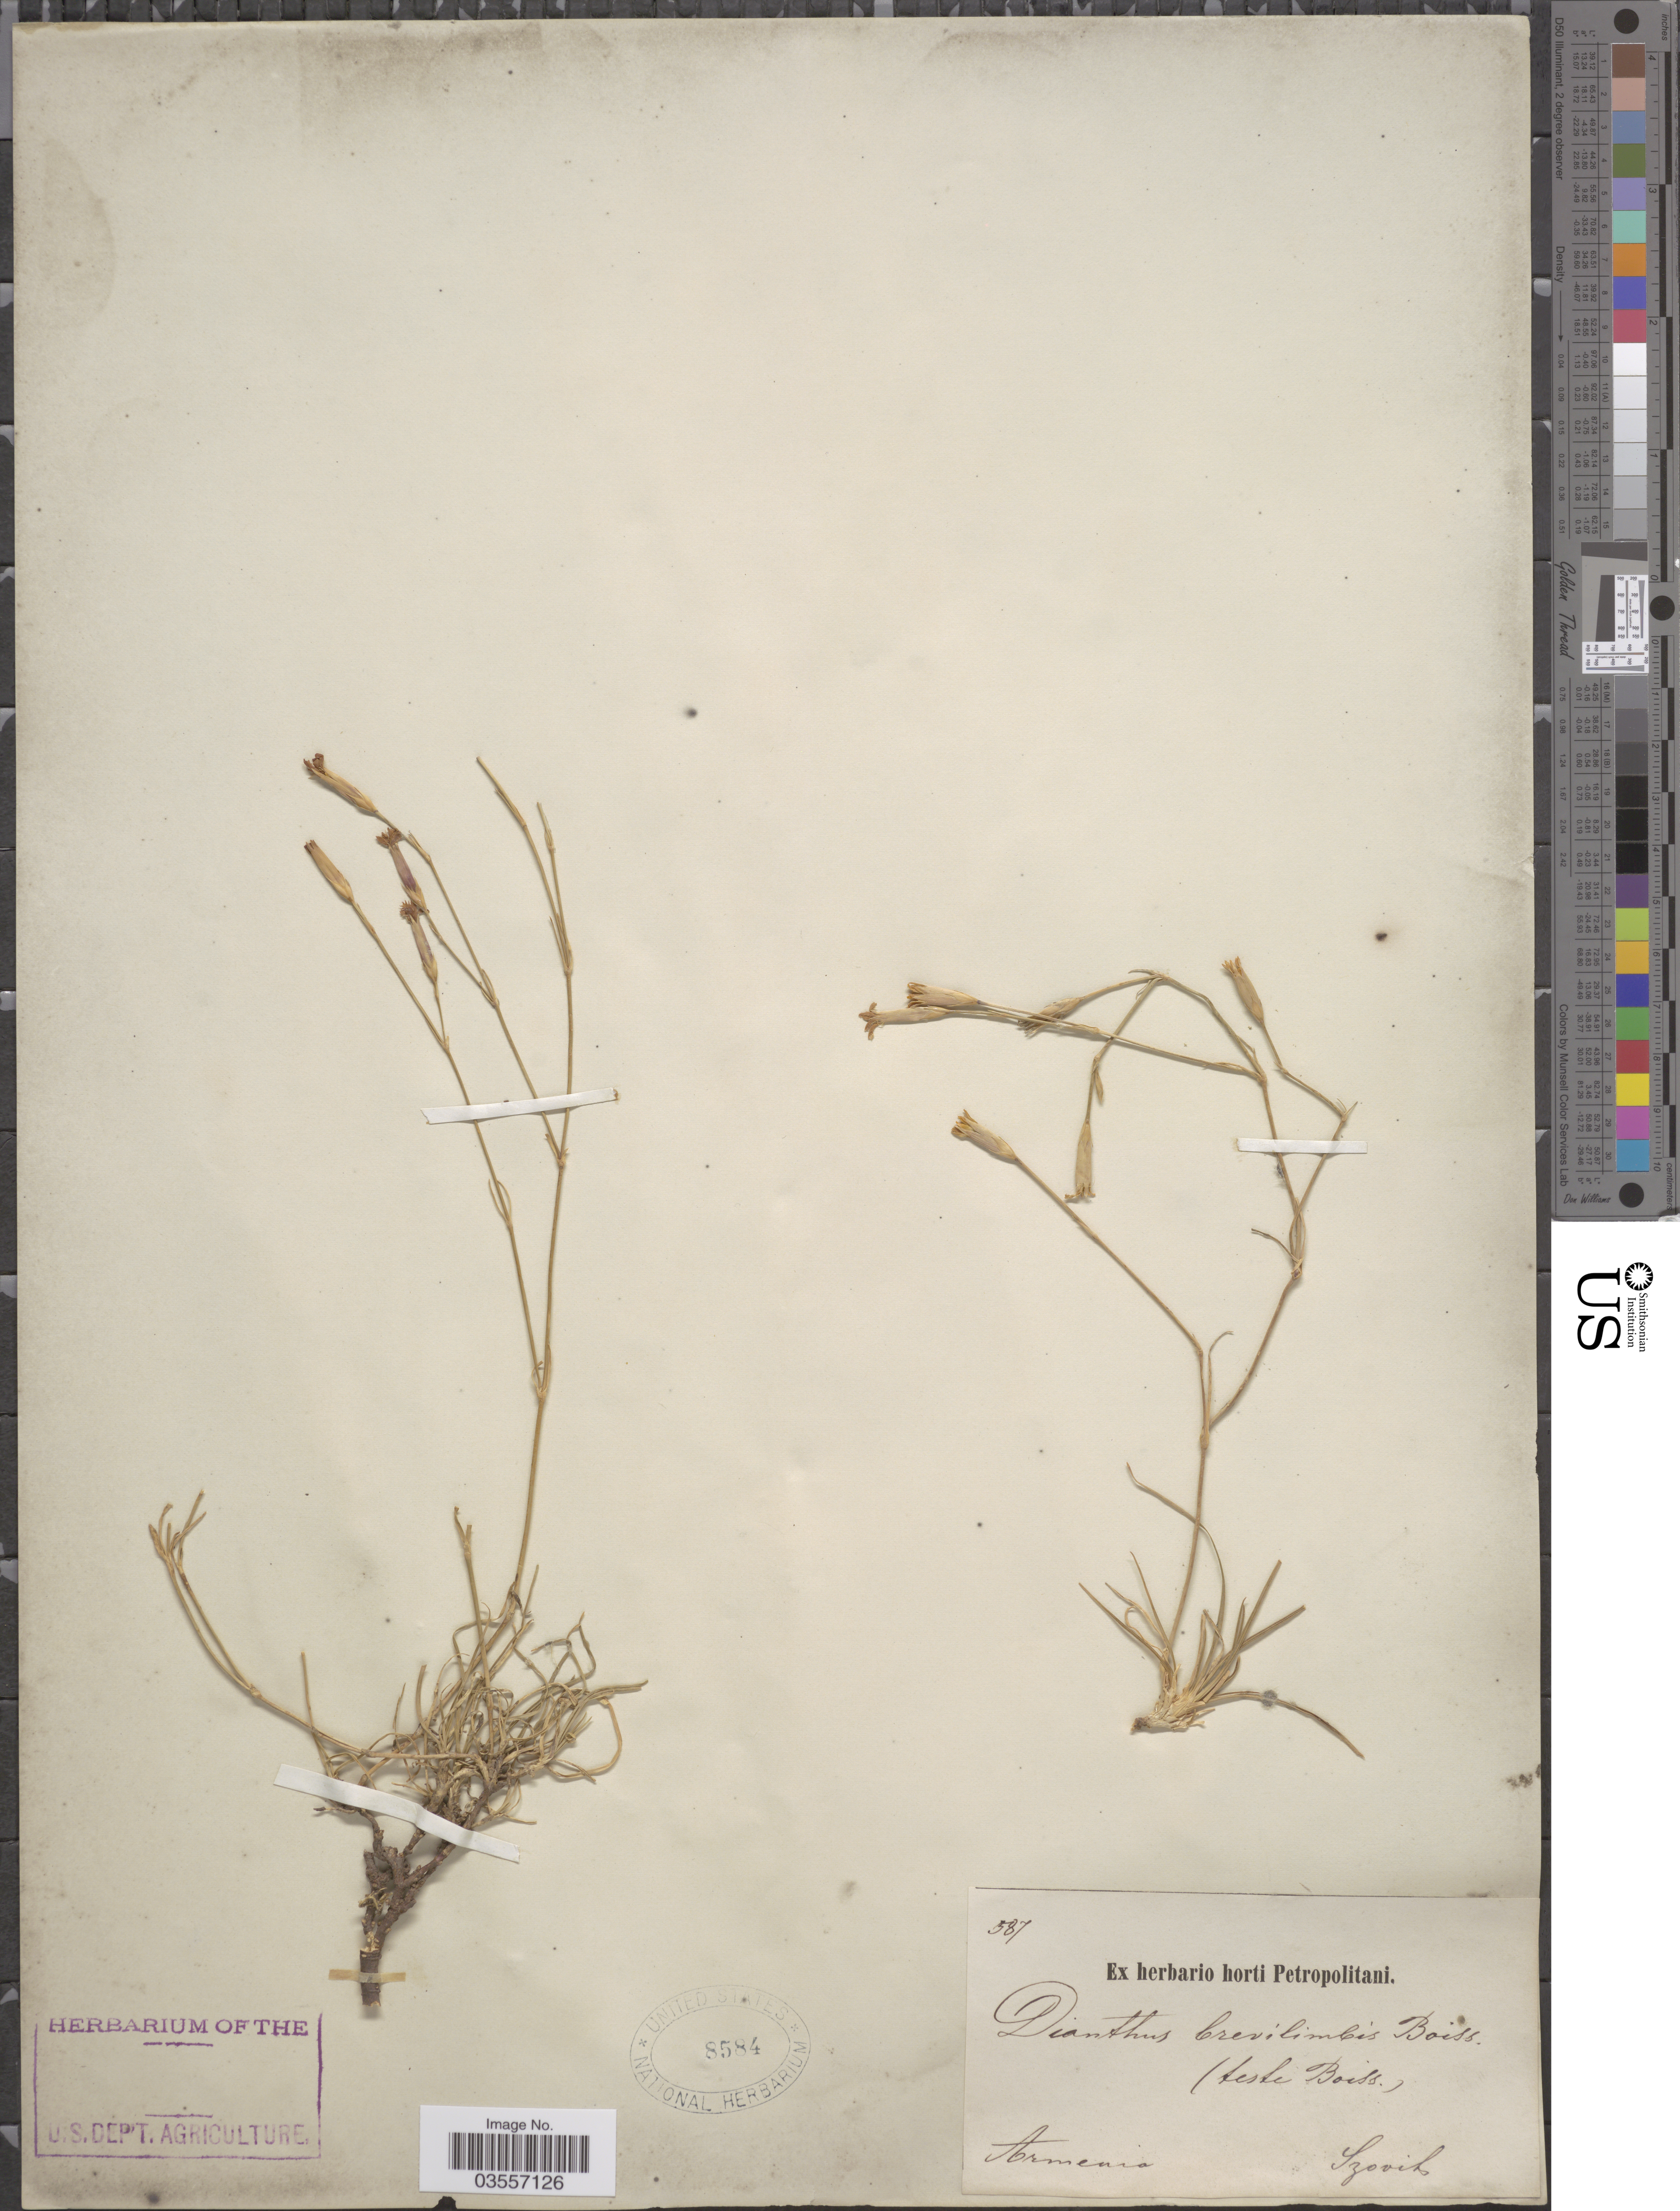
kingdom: Plantae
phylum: Tracheophyta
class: Magnoliopsida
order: Caryophyllales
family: Caryophyllaceae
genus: Dianthus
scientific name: Dianthus brevilimbis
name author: Boiss. ex Trautv.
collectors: Szovits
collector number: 587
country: Armenia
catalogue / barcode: US 8584